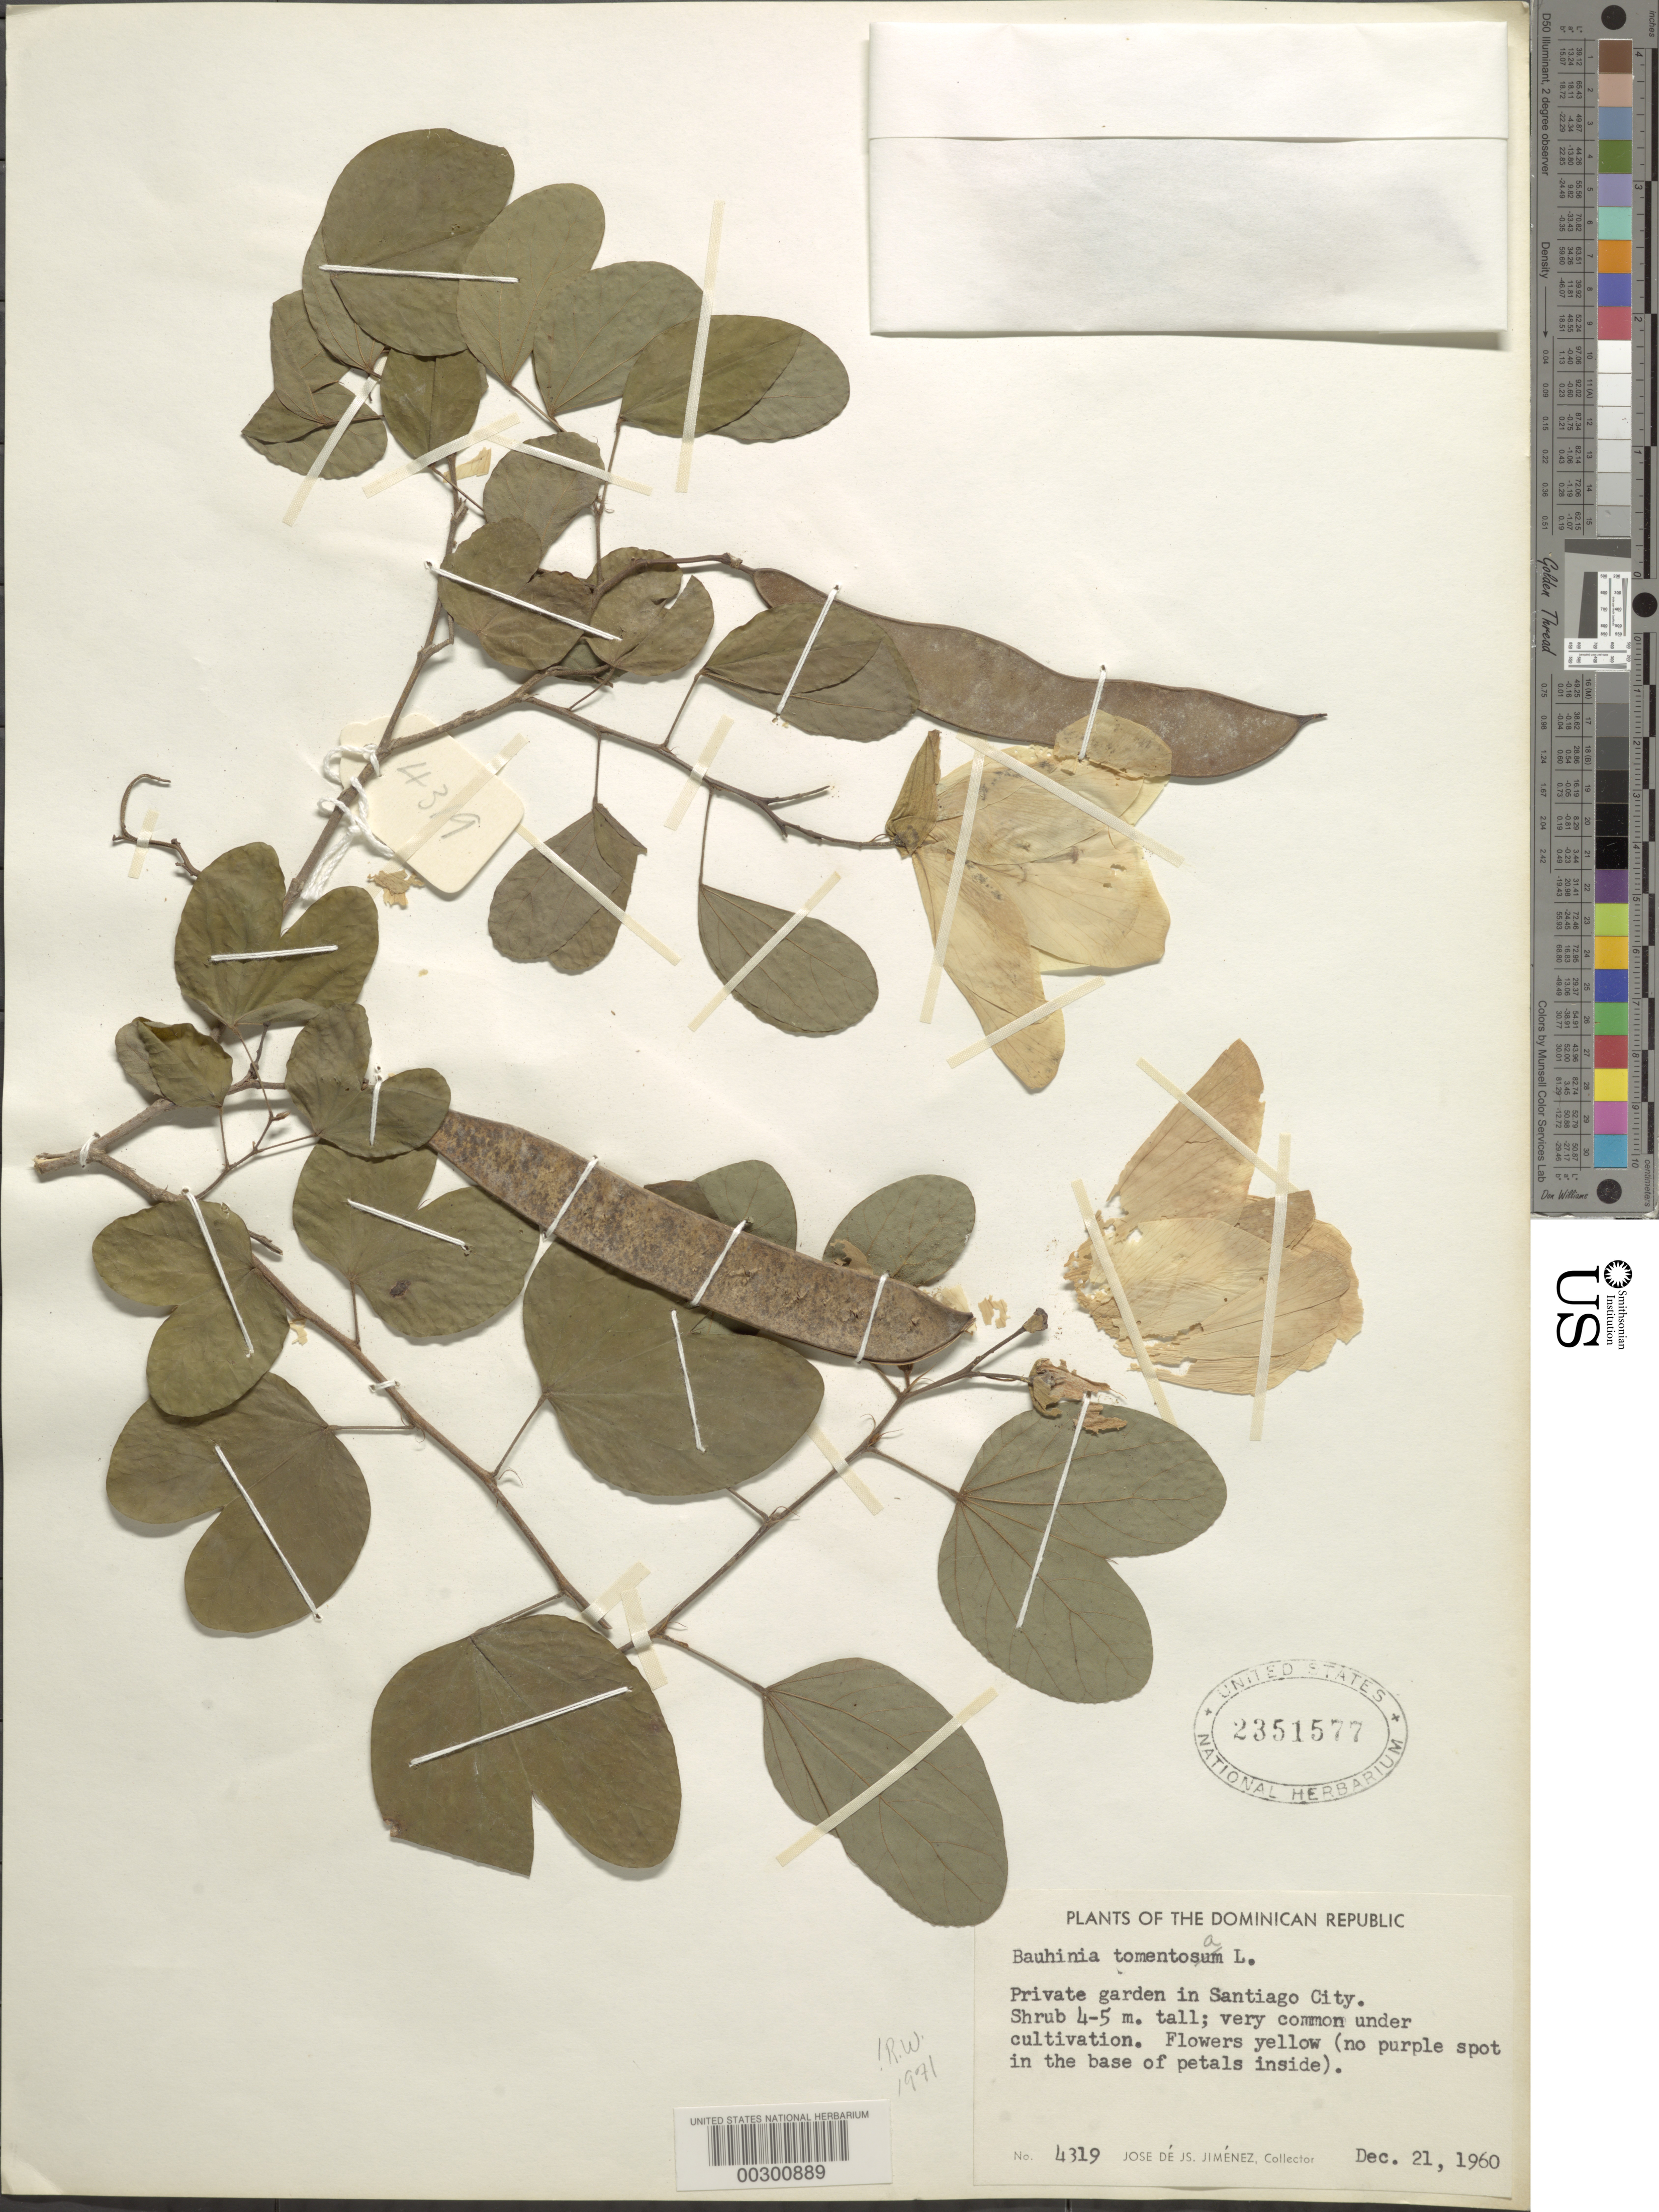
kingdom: Plantae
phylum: Tracheophyta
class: Magnoliopsida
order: Fabales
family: Fabaceae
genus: Bauhinia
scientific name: Bauhinia tomentosa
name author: L.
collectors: J. J. Jiménez Almonte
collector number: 4319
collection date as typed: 21 Dec 1960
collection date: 1960-12-21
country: Dominican Republic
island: Hispaniola Island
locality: Private garden in santiago city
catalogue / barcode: US 2351577